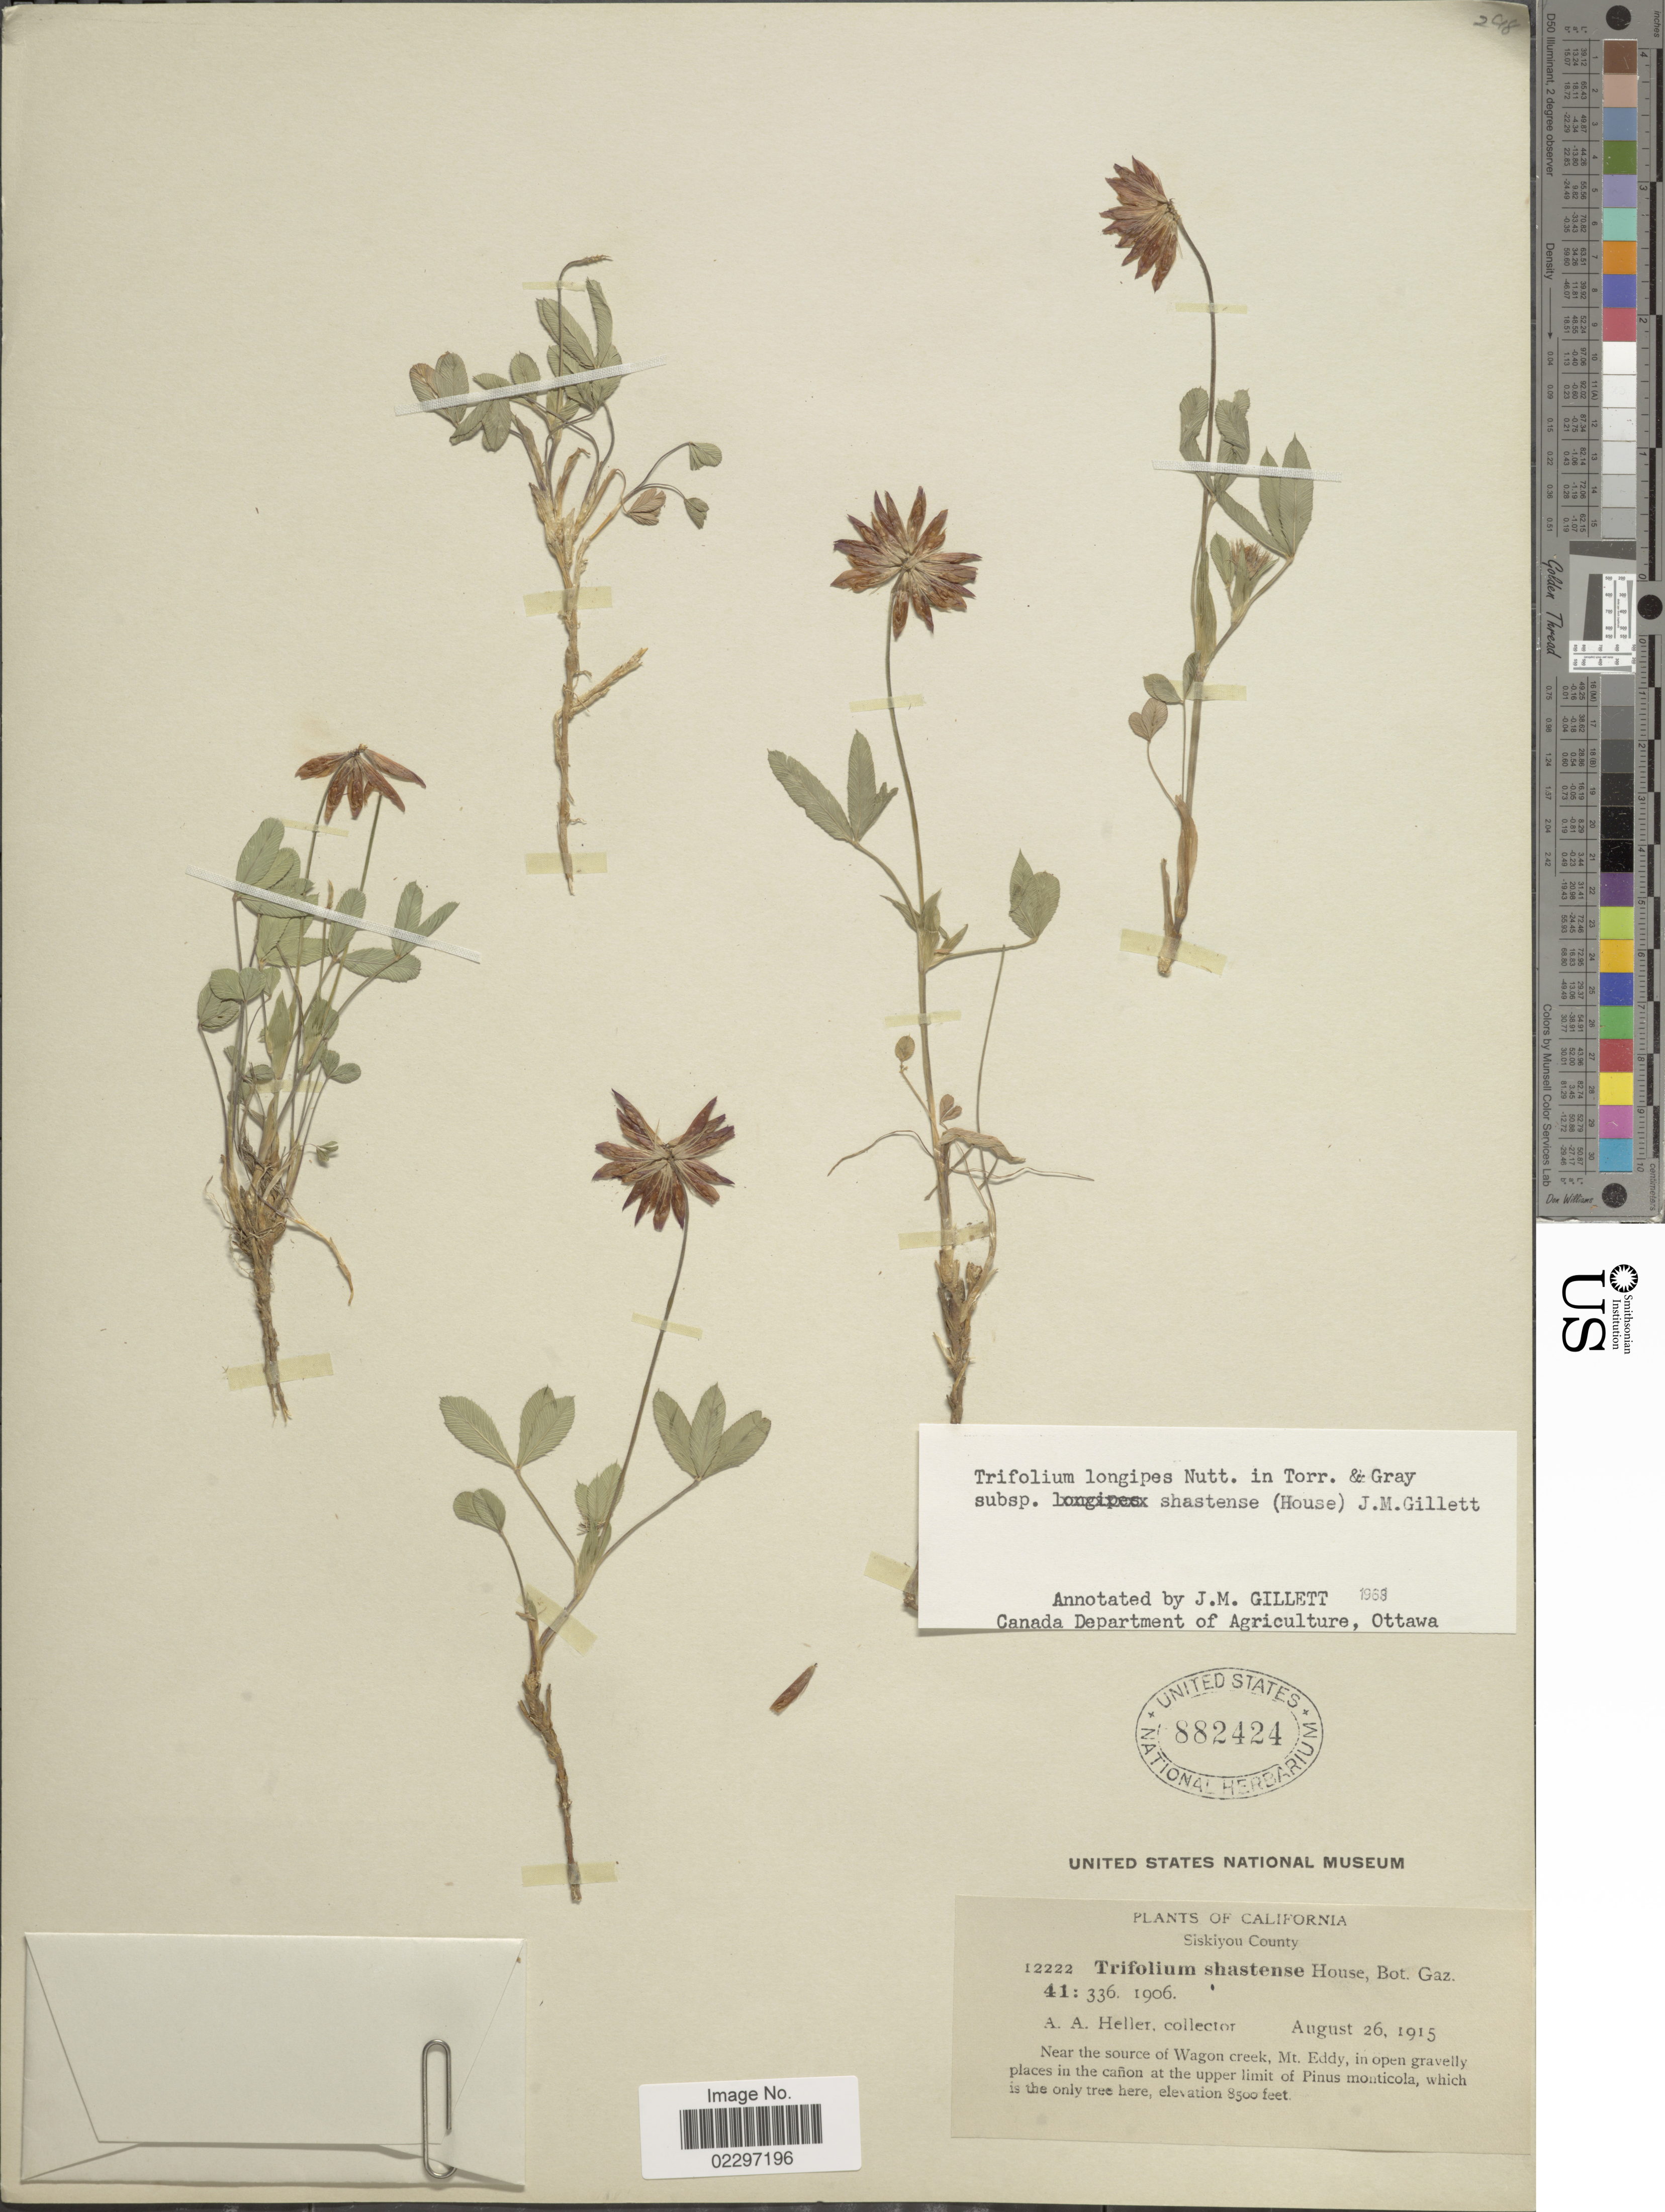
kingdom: Plantae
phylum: Tracheophyta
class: Magnoliopsida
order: Fabales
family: Fabaceae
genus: Trifolium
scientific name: Trifolium longipes subsp. shastense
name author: (House) J.M. Gillett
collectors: A. A. Heller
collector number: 12222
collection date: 1915-08-26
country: United States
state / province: California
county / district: Siskiyou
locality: Siskiyou County. Near the source of Wagon creek, Mt. Eddy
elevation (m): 2591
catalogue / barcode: US 882424